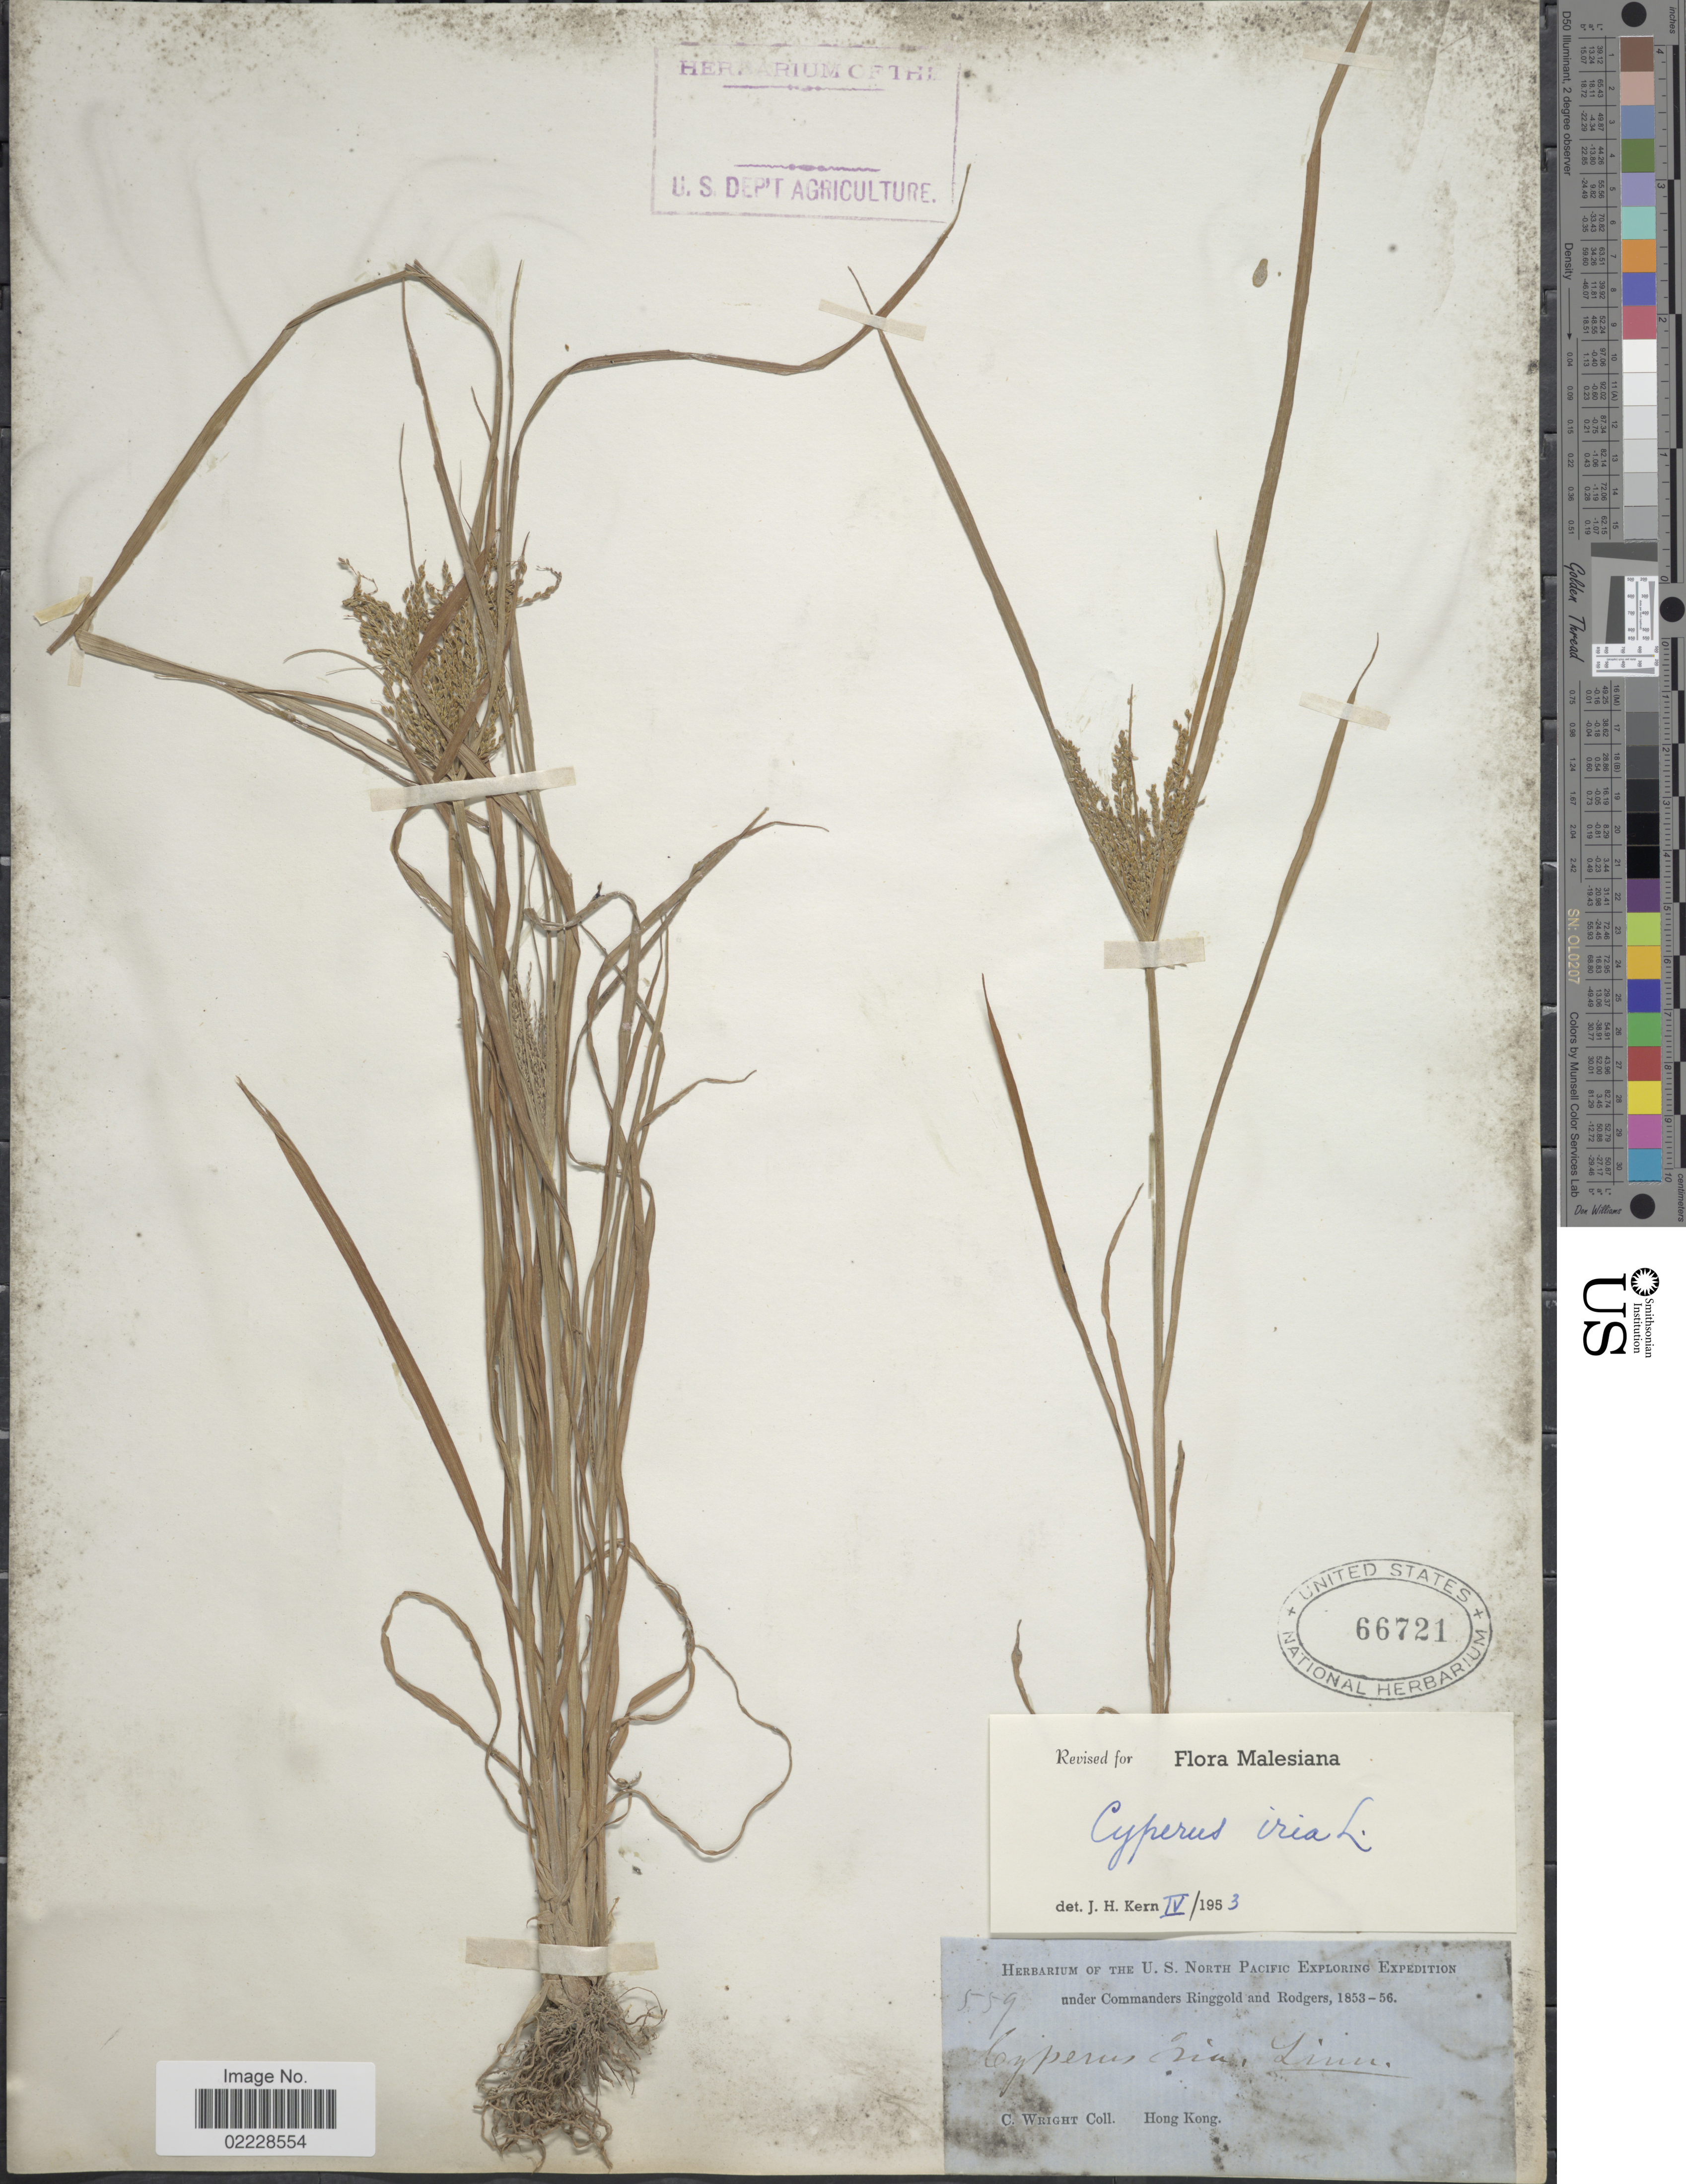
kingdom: Plantae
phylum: Tracheophyta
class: Liliopsida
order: Poales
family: Cyperaceae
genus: Cyperus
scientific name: Cyperus iria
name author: L.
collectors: C. Wright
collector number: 559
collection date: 1853/1856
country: China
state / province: Hong Kong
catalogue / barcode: US 66721